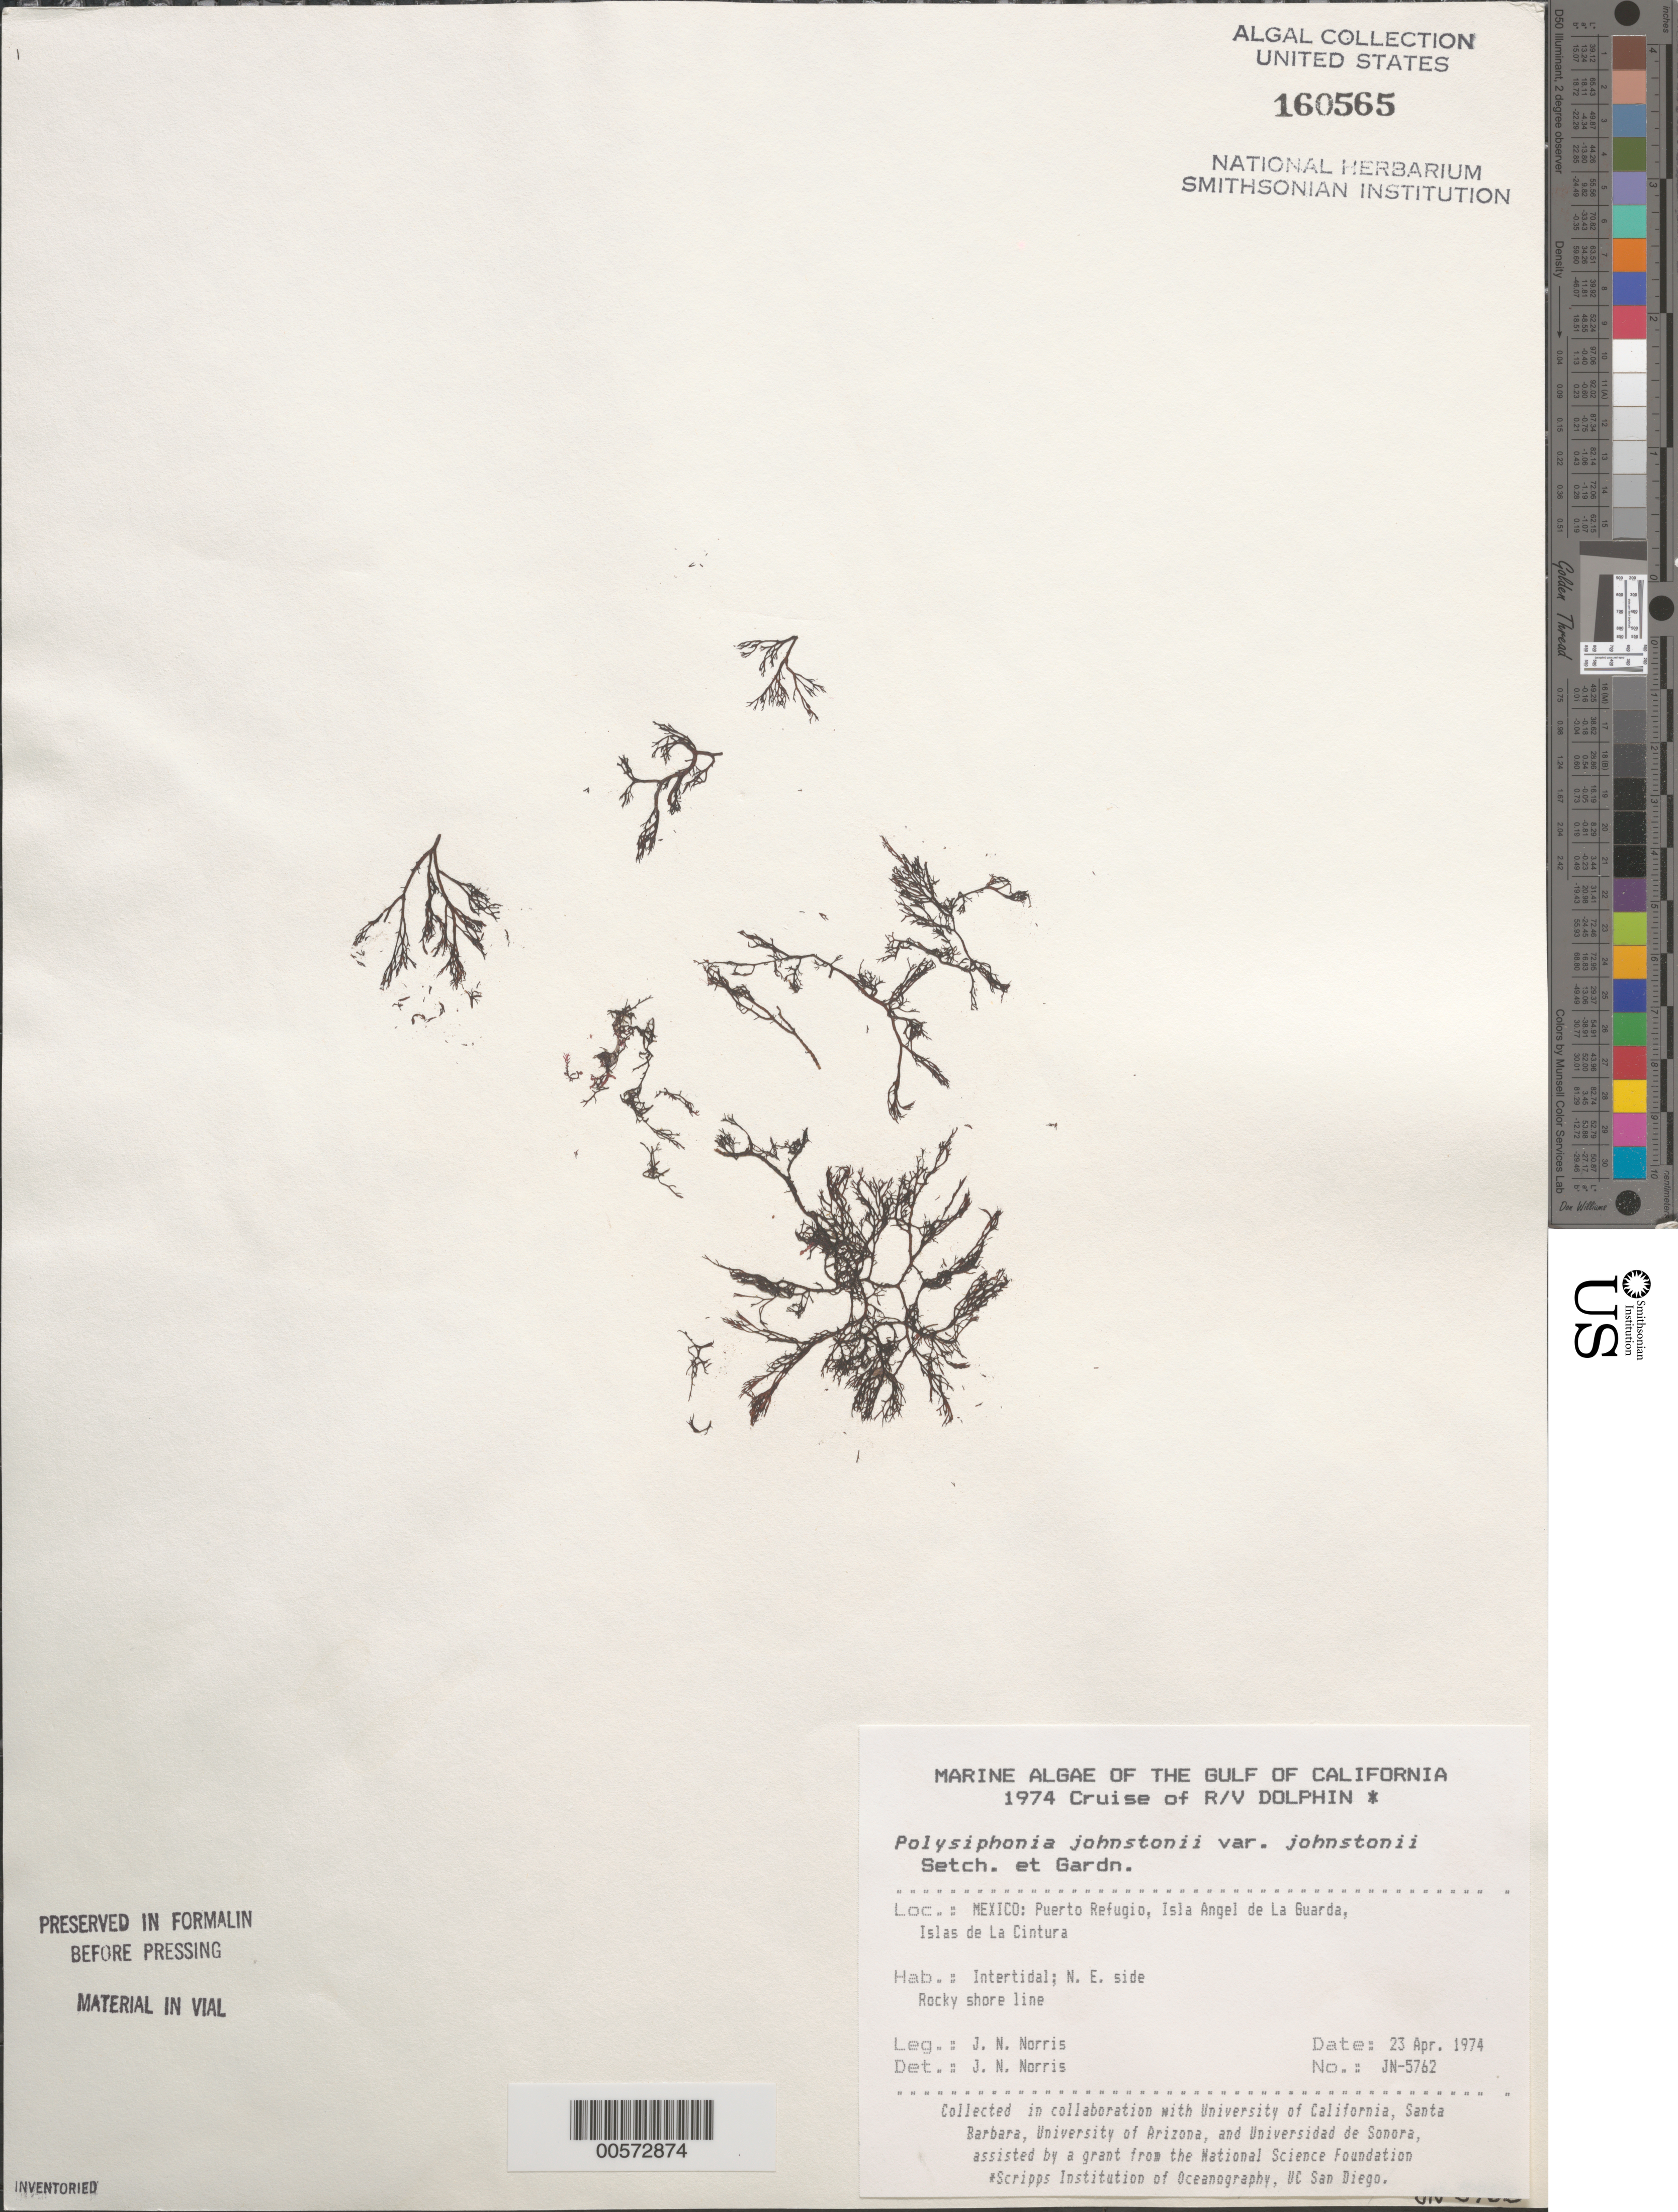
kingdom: Plantae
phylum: Rhodophyta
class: Florideophyceae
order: Ceramiales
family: Rhodomelaceae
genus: Melanothamnus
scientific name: Melanothamnus johnstonii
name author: (Setchell & N.L. Gardner) Diaz-Tapia & Maggs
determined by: Algae name updating Project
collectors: J. N. Norris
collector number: JN-5762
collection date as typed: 23 Apr 1974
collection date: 1974-04-23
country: Mexico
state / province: Baja California Norte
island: Isla Angel de la Guarda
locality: Puerto Refugio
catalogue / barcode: US 160565